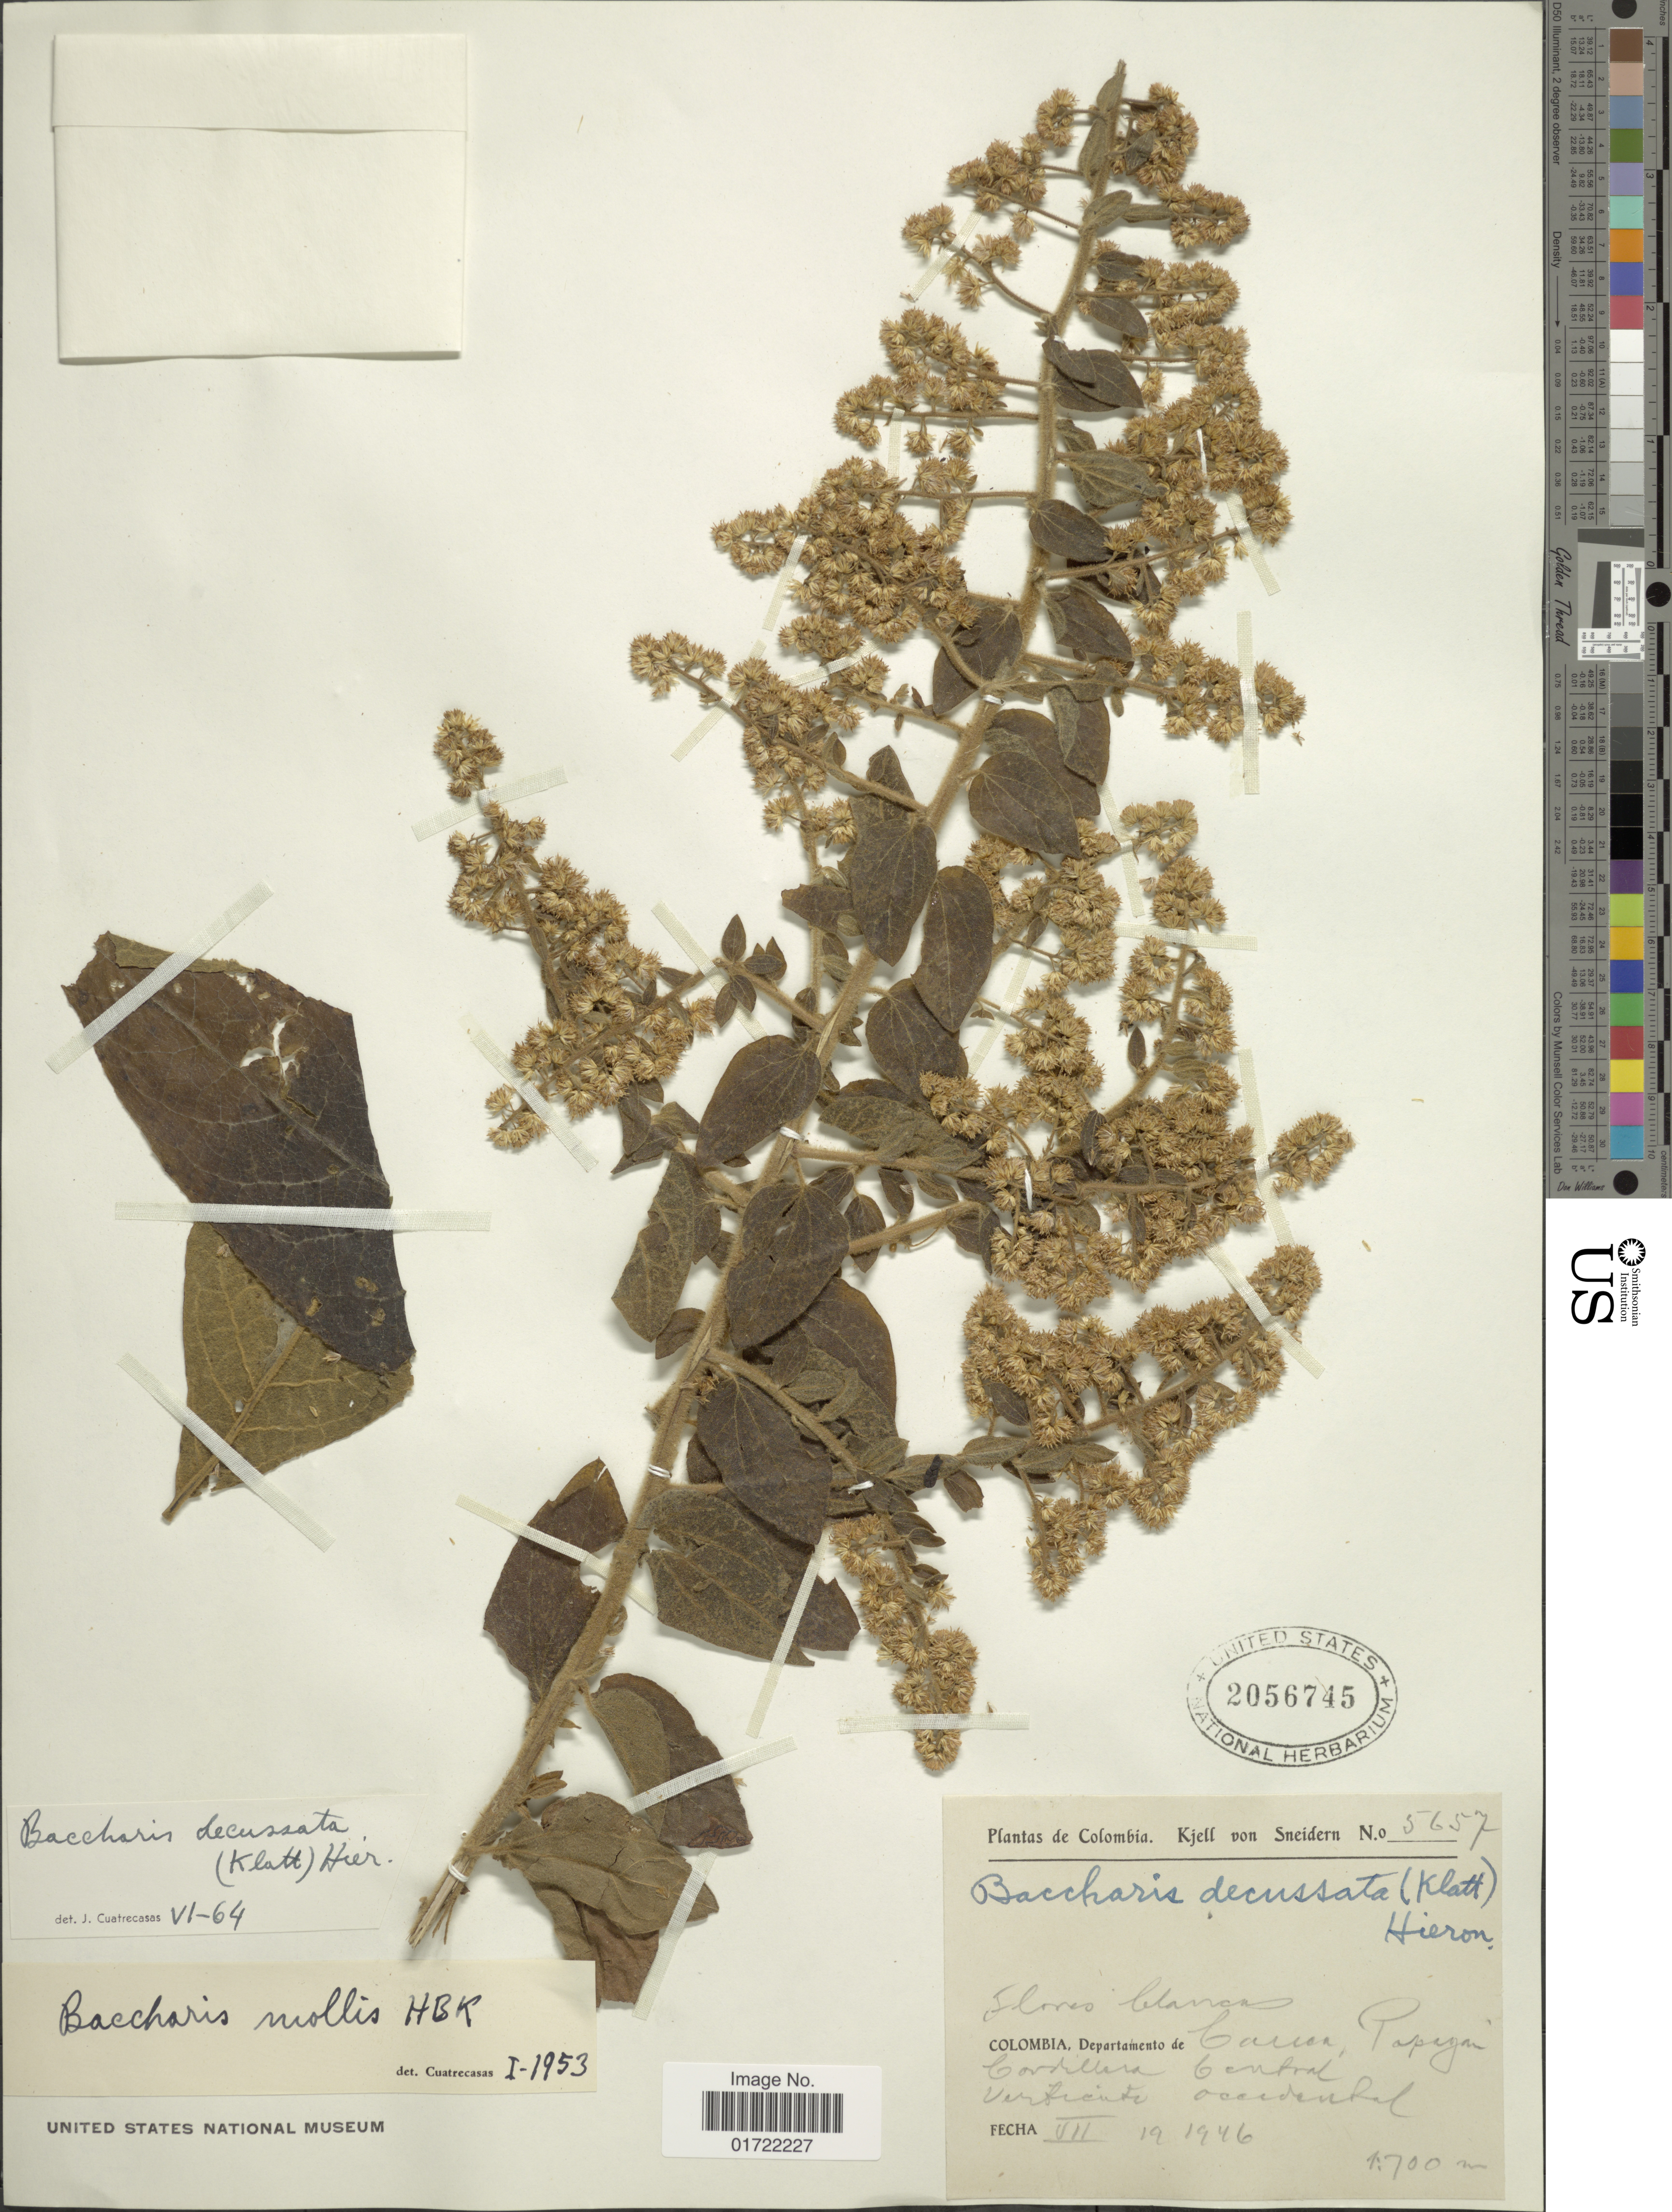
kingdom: Plantae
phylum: Tracheophyta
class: Magnoliopsida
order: Asterales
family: Asteraceae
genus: Baccharis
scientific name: Baccharis decussata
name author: (Klatt) Hieron.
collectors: K. von Sneidern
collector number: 5657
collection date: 1946-07-19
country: Colombia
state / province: Cauca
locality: Popayan, Cordillera Central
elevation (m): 1700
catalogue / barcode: US 2056745